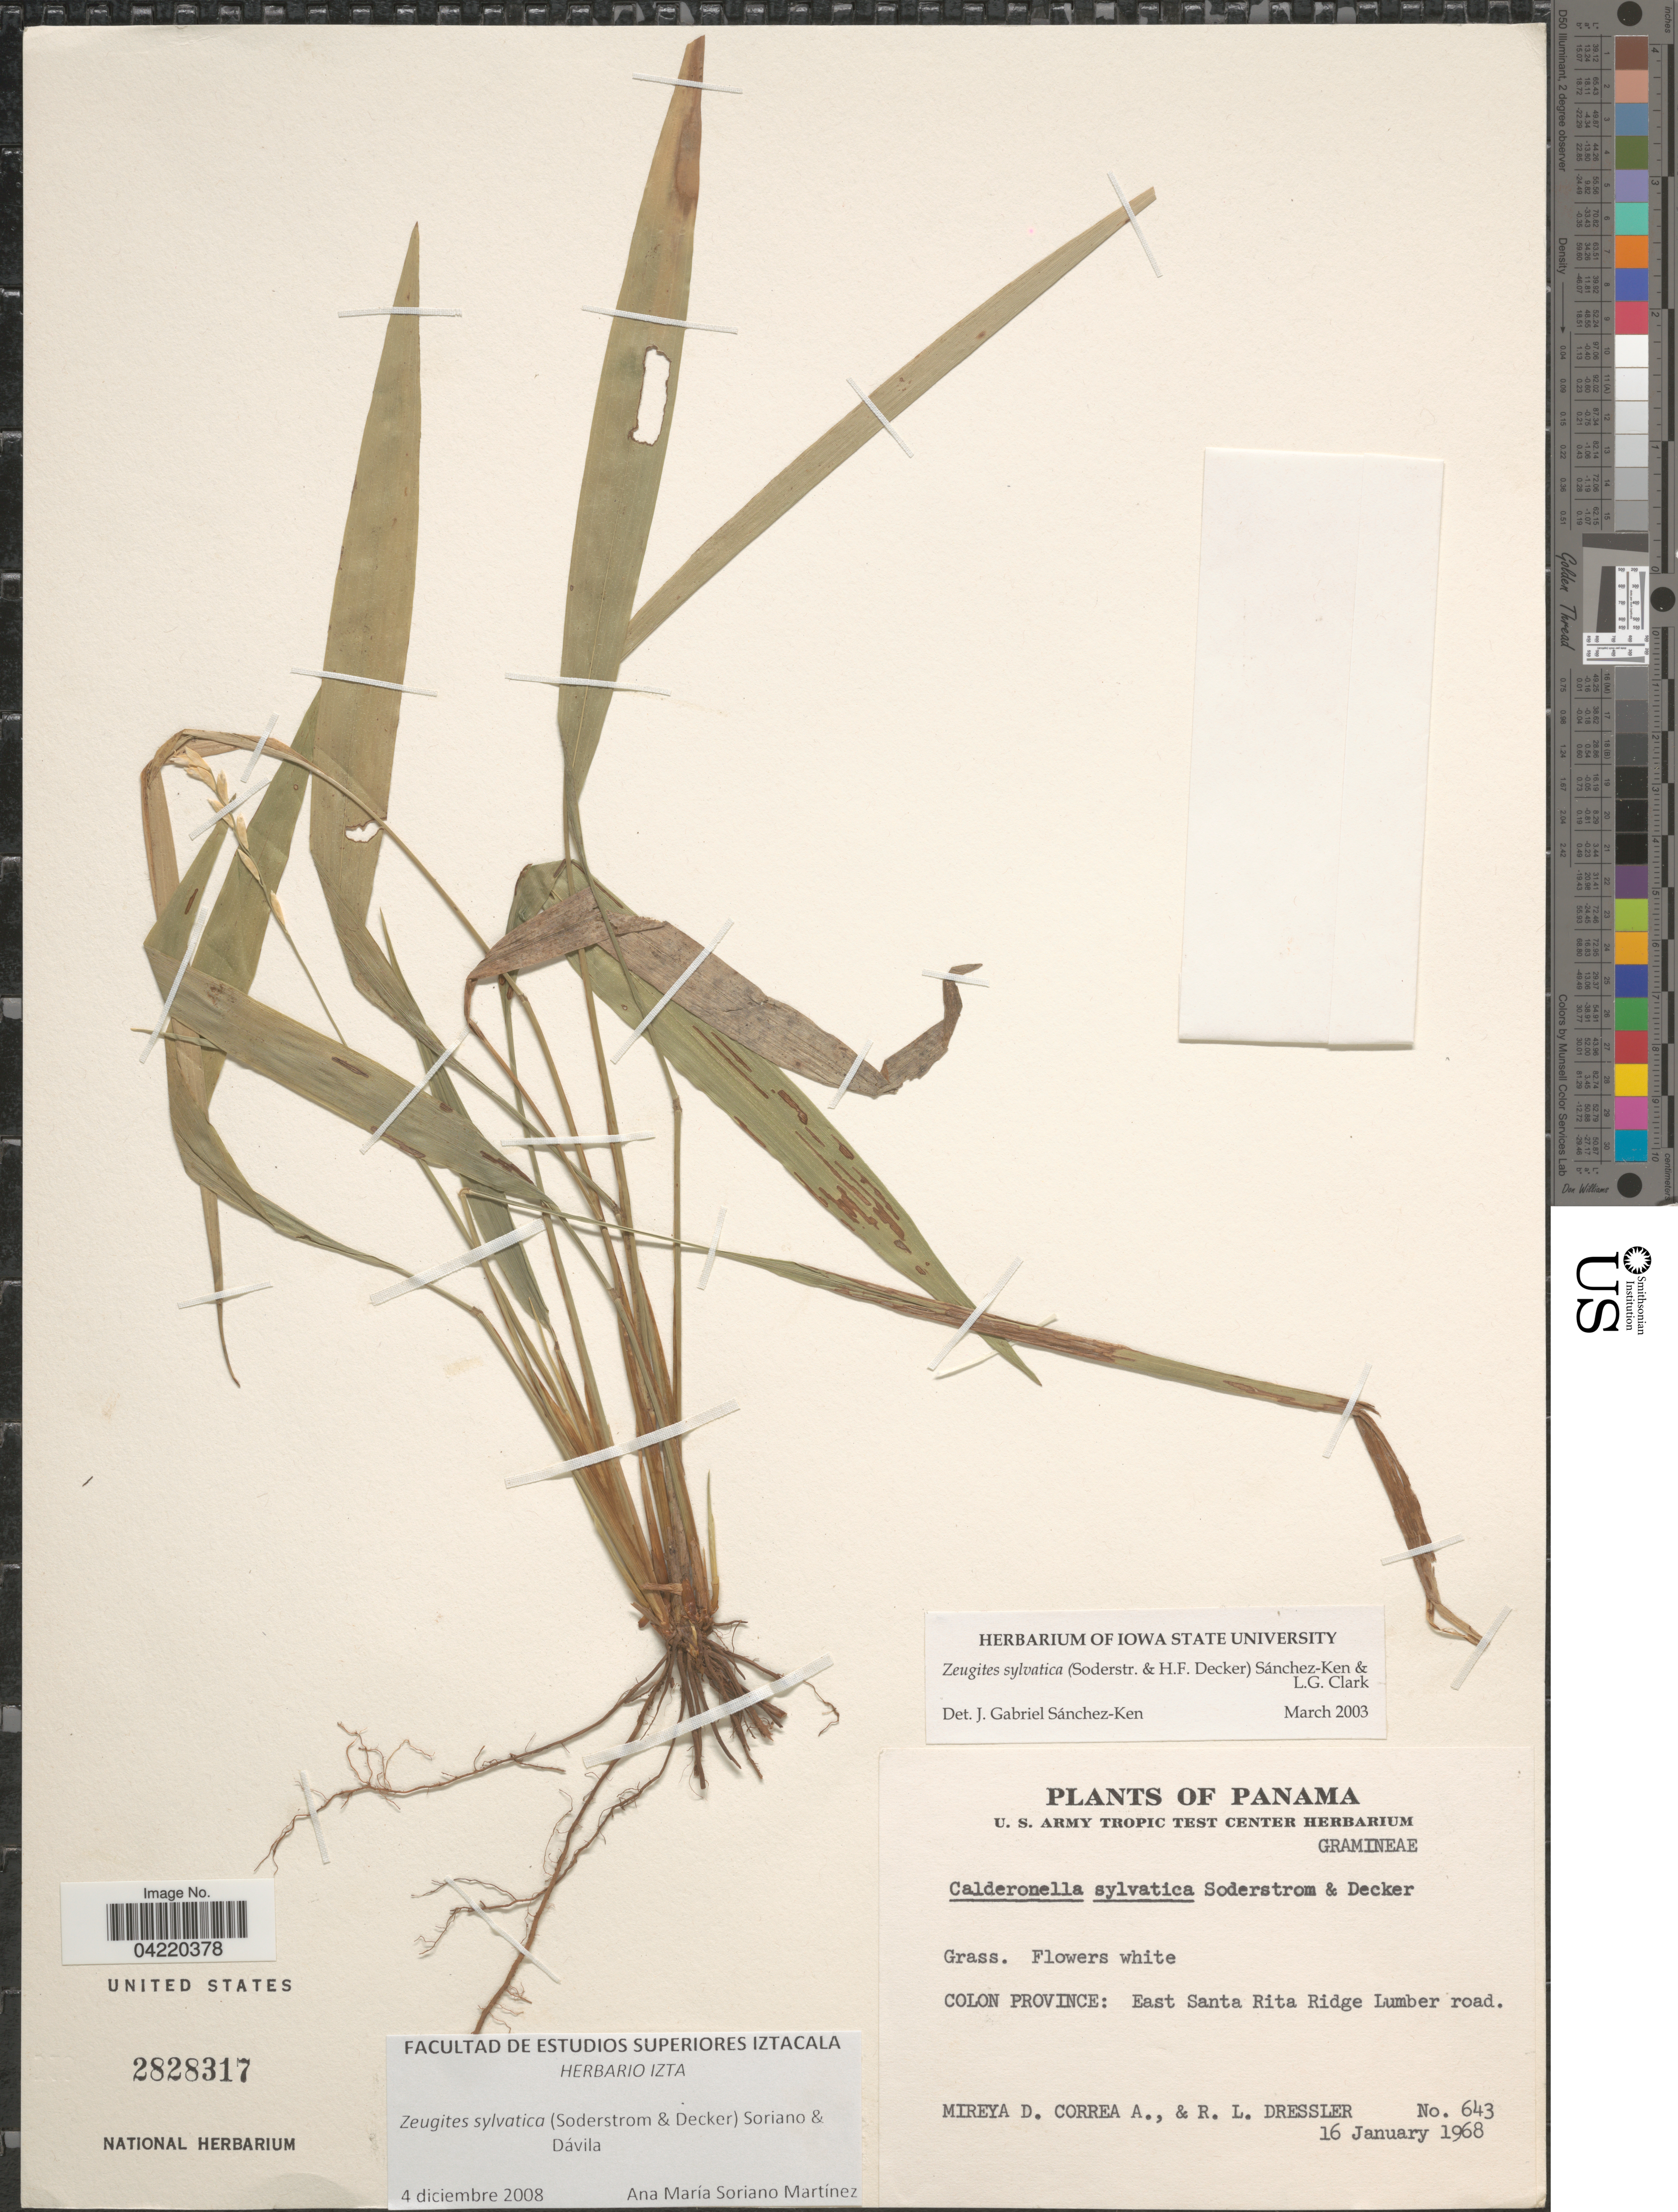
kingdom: Plantae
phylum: Tracheophyta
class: Liliopsida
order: Poales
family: Poaceae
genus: Zeugites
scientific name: Zeugites sylvaticus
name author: (Soderstr. & H. F. Decker) A.M. Soriano & Dávila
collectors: M. D. Corrêa-A. & R. Dressler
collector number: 643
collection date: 1968-01-16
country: Panama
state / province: Colón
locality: East Santa Rita Ridge Lumber road.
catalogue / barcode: US 2828317